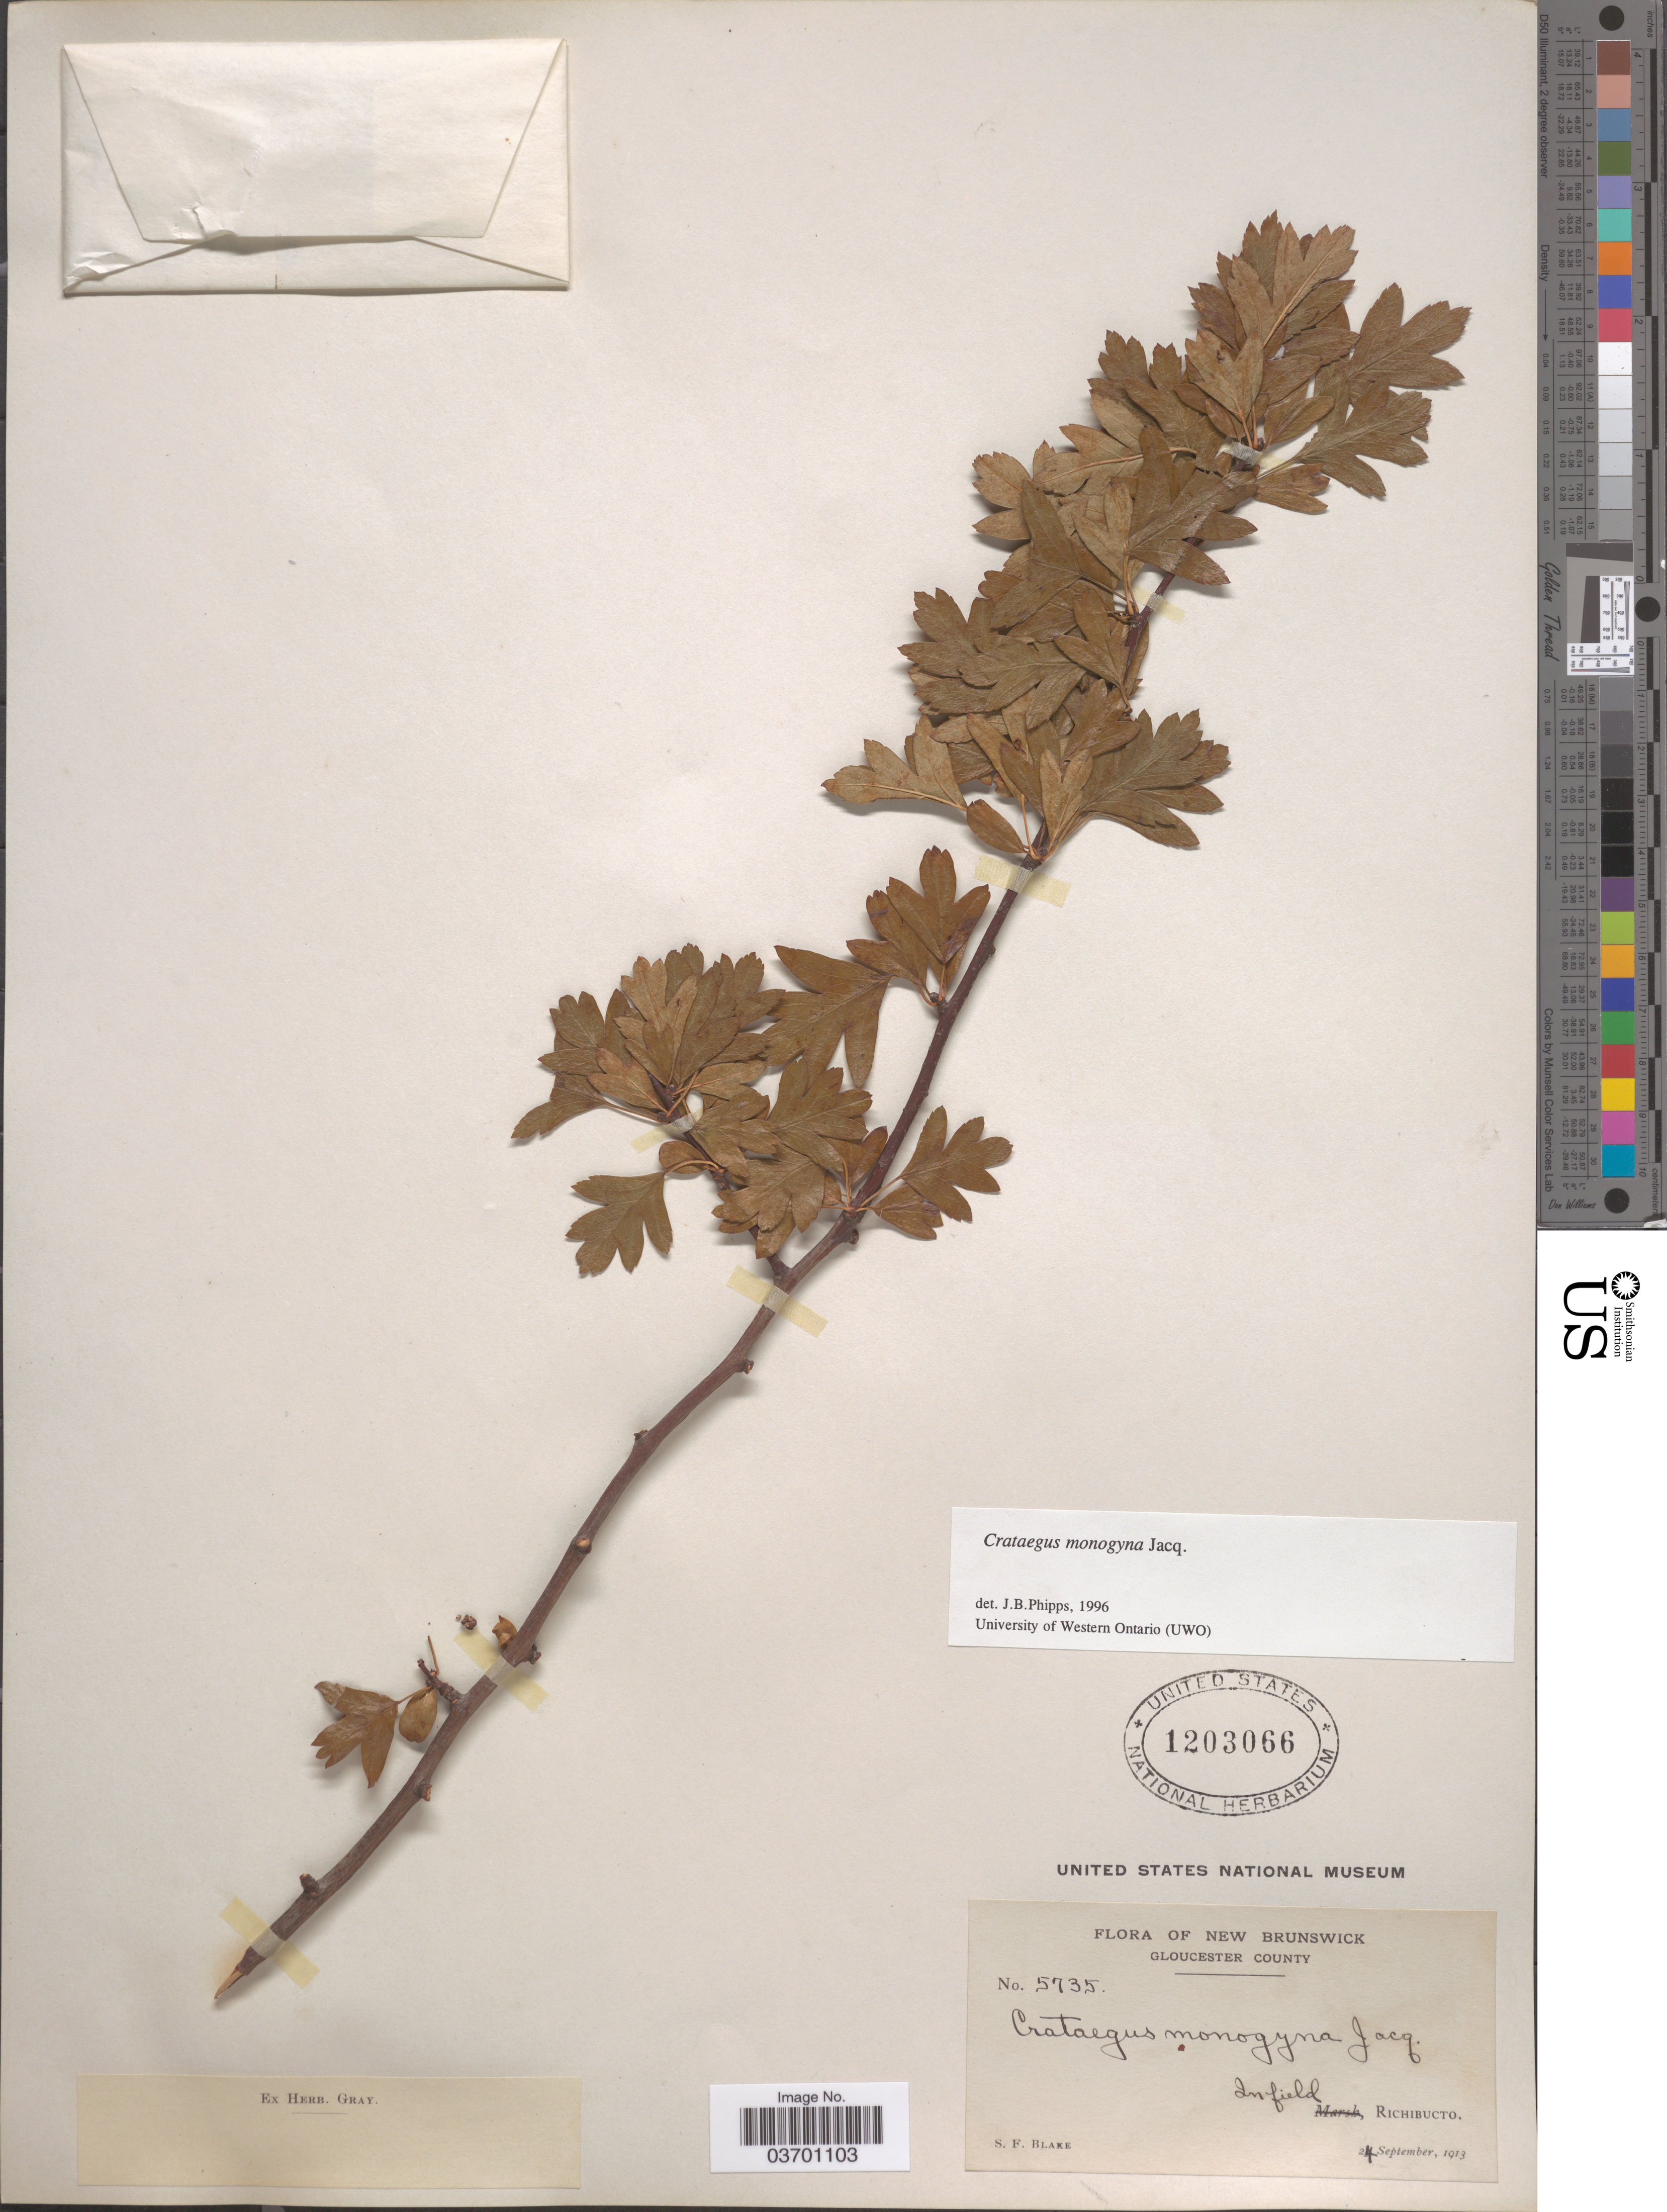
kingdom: Plantae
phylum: Tracheophyta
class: Magnoliopsida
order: Rosales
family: Rosaceae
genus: Crataegus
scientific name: Crataegus monogyna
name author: Lindin.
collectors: S. Blake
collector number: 5735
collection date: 1913-09-24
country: Canada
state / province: New Brunswick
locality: Gloucester County. In field, Richibucto.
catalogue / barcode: US 1203066